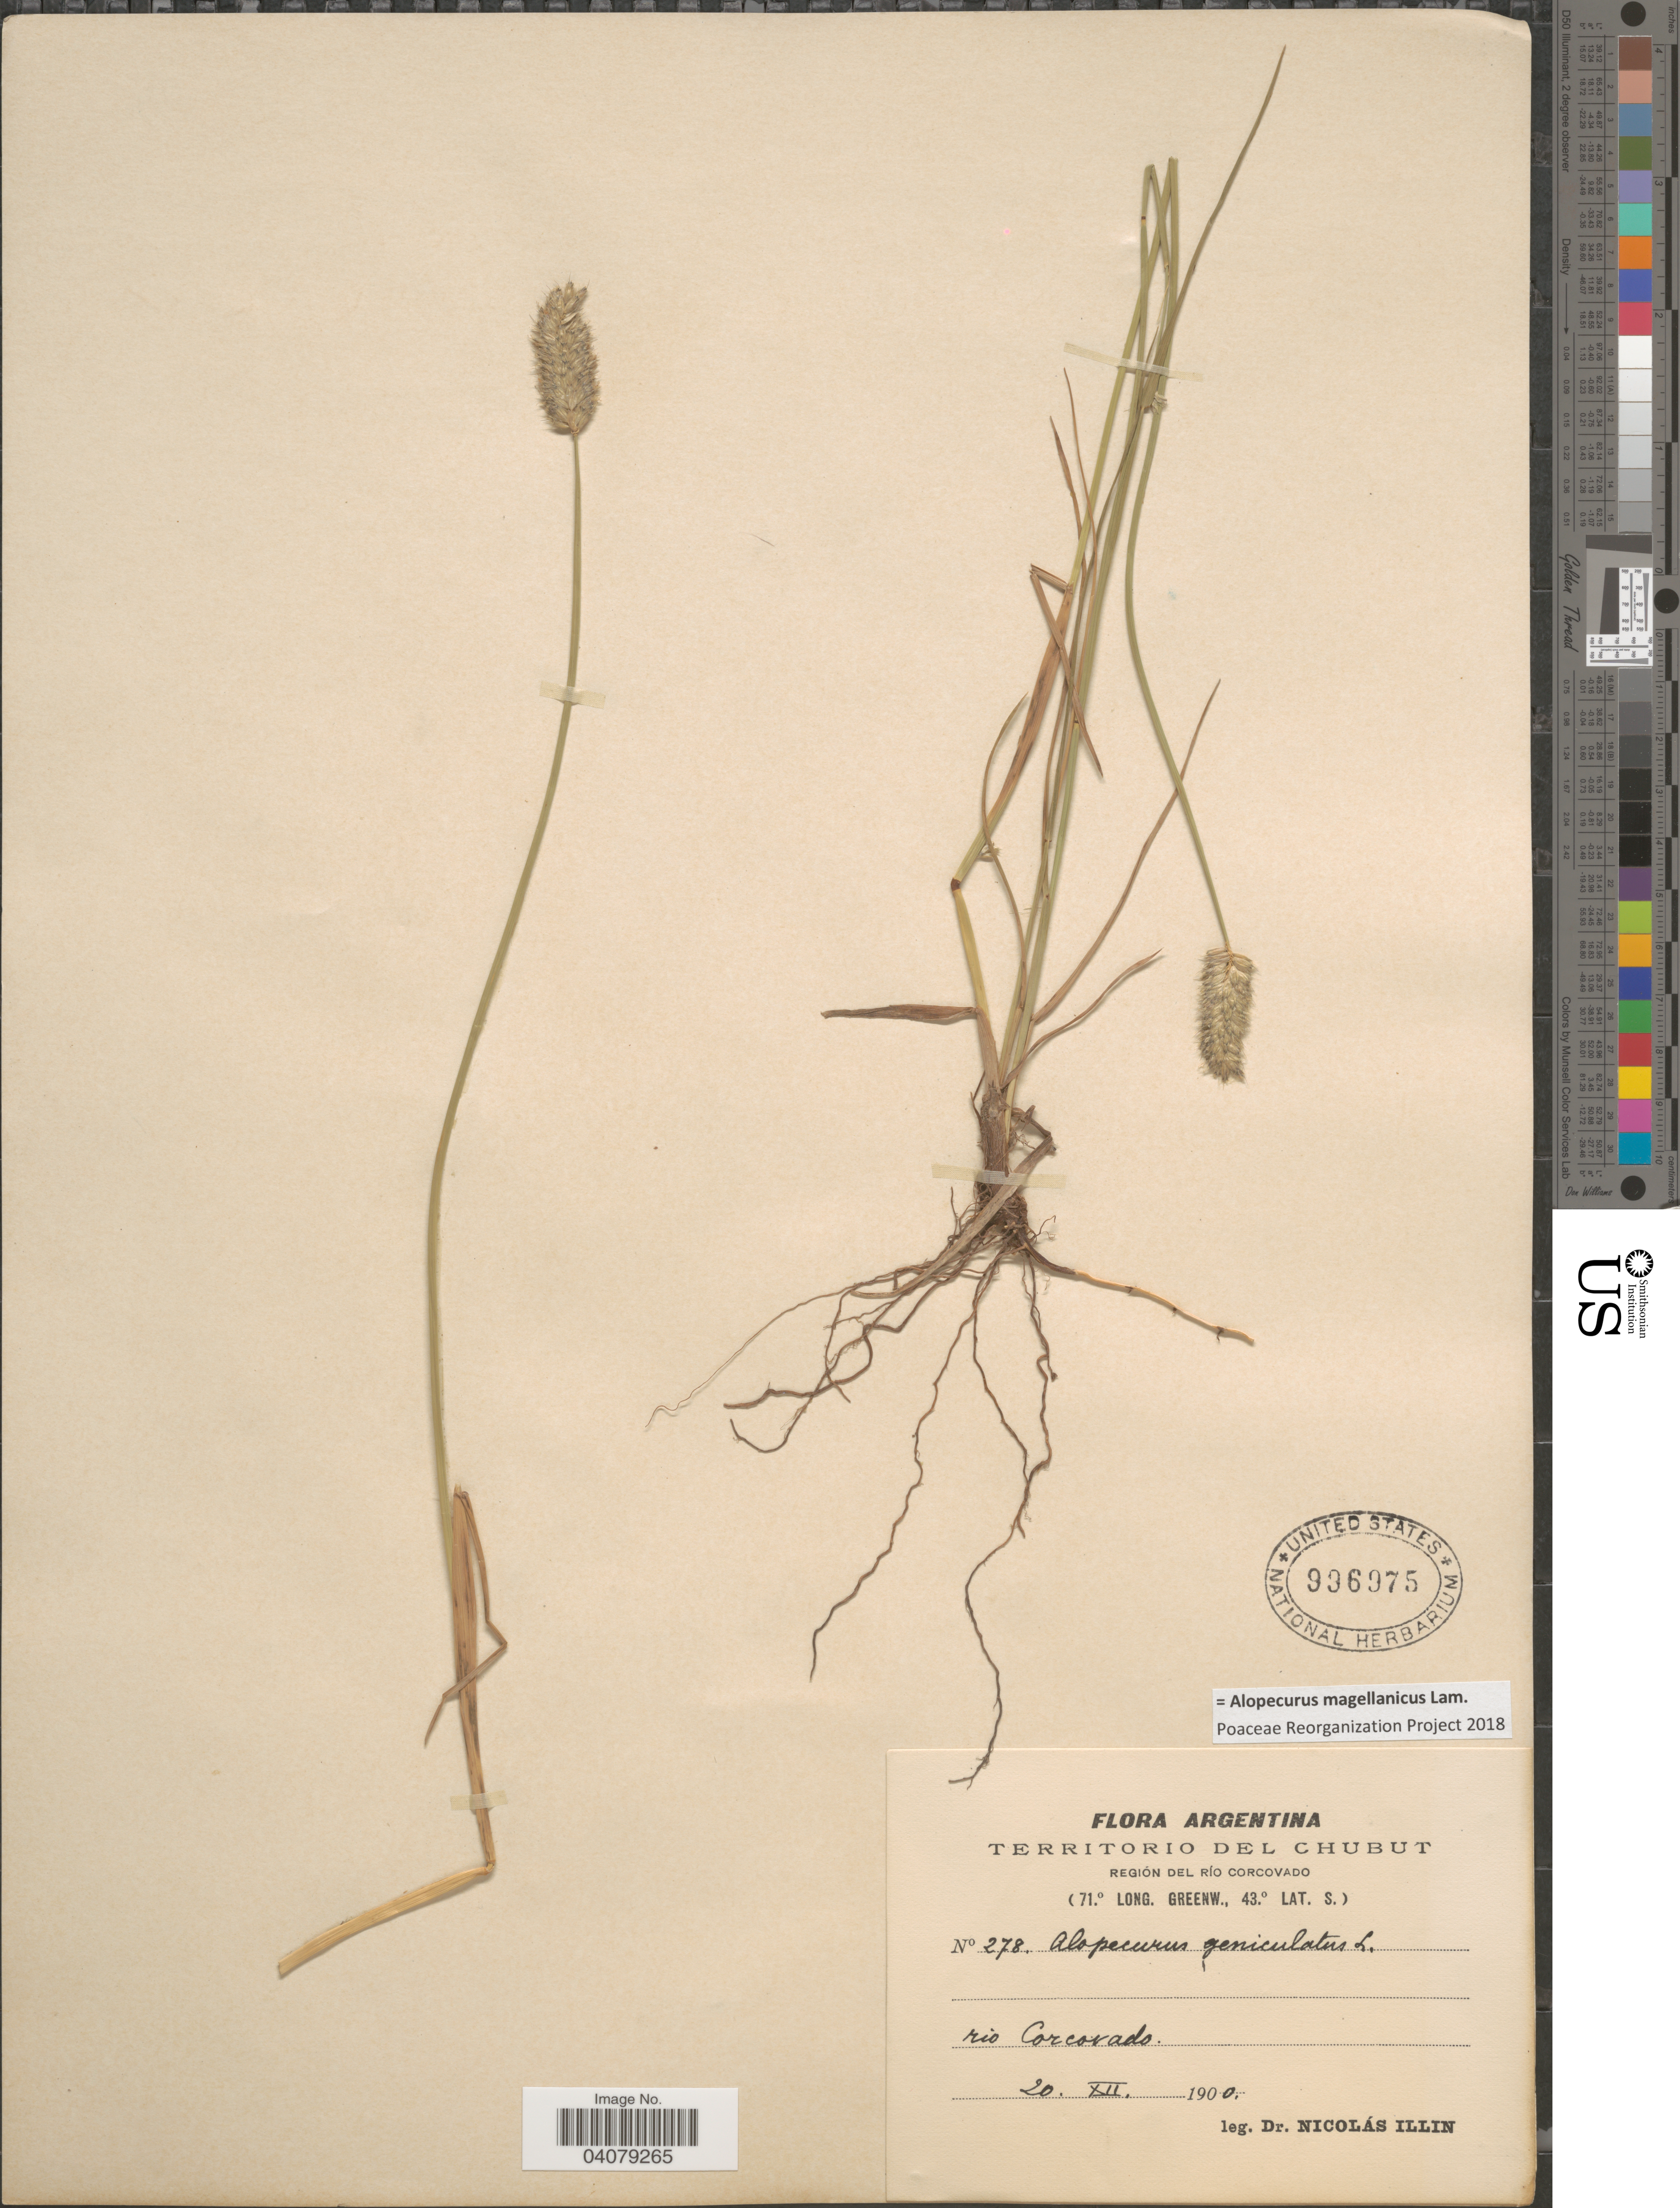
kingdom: Plantae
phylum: Tracheophyta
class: Liliopsida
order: Poales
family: Poaceae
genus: Alopecurus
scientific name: Alopecurus magellanicus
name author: Lam.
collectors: N. Illin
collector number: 278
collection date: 1900-12-20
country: Argentina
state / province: Chubut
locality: Región del Río Corcovado. Rio Corcovado.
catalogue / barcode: US 996975